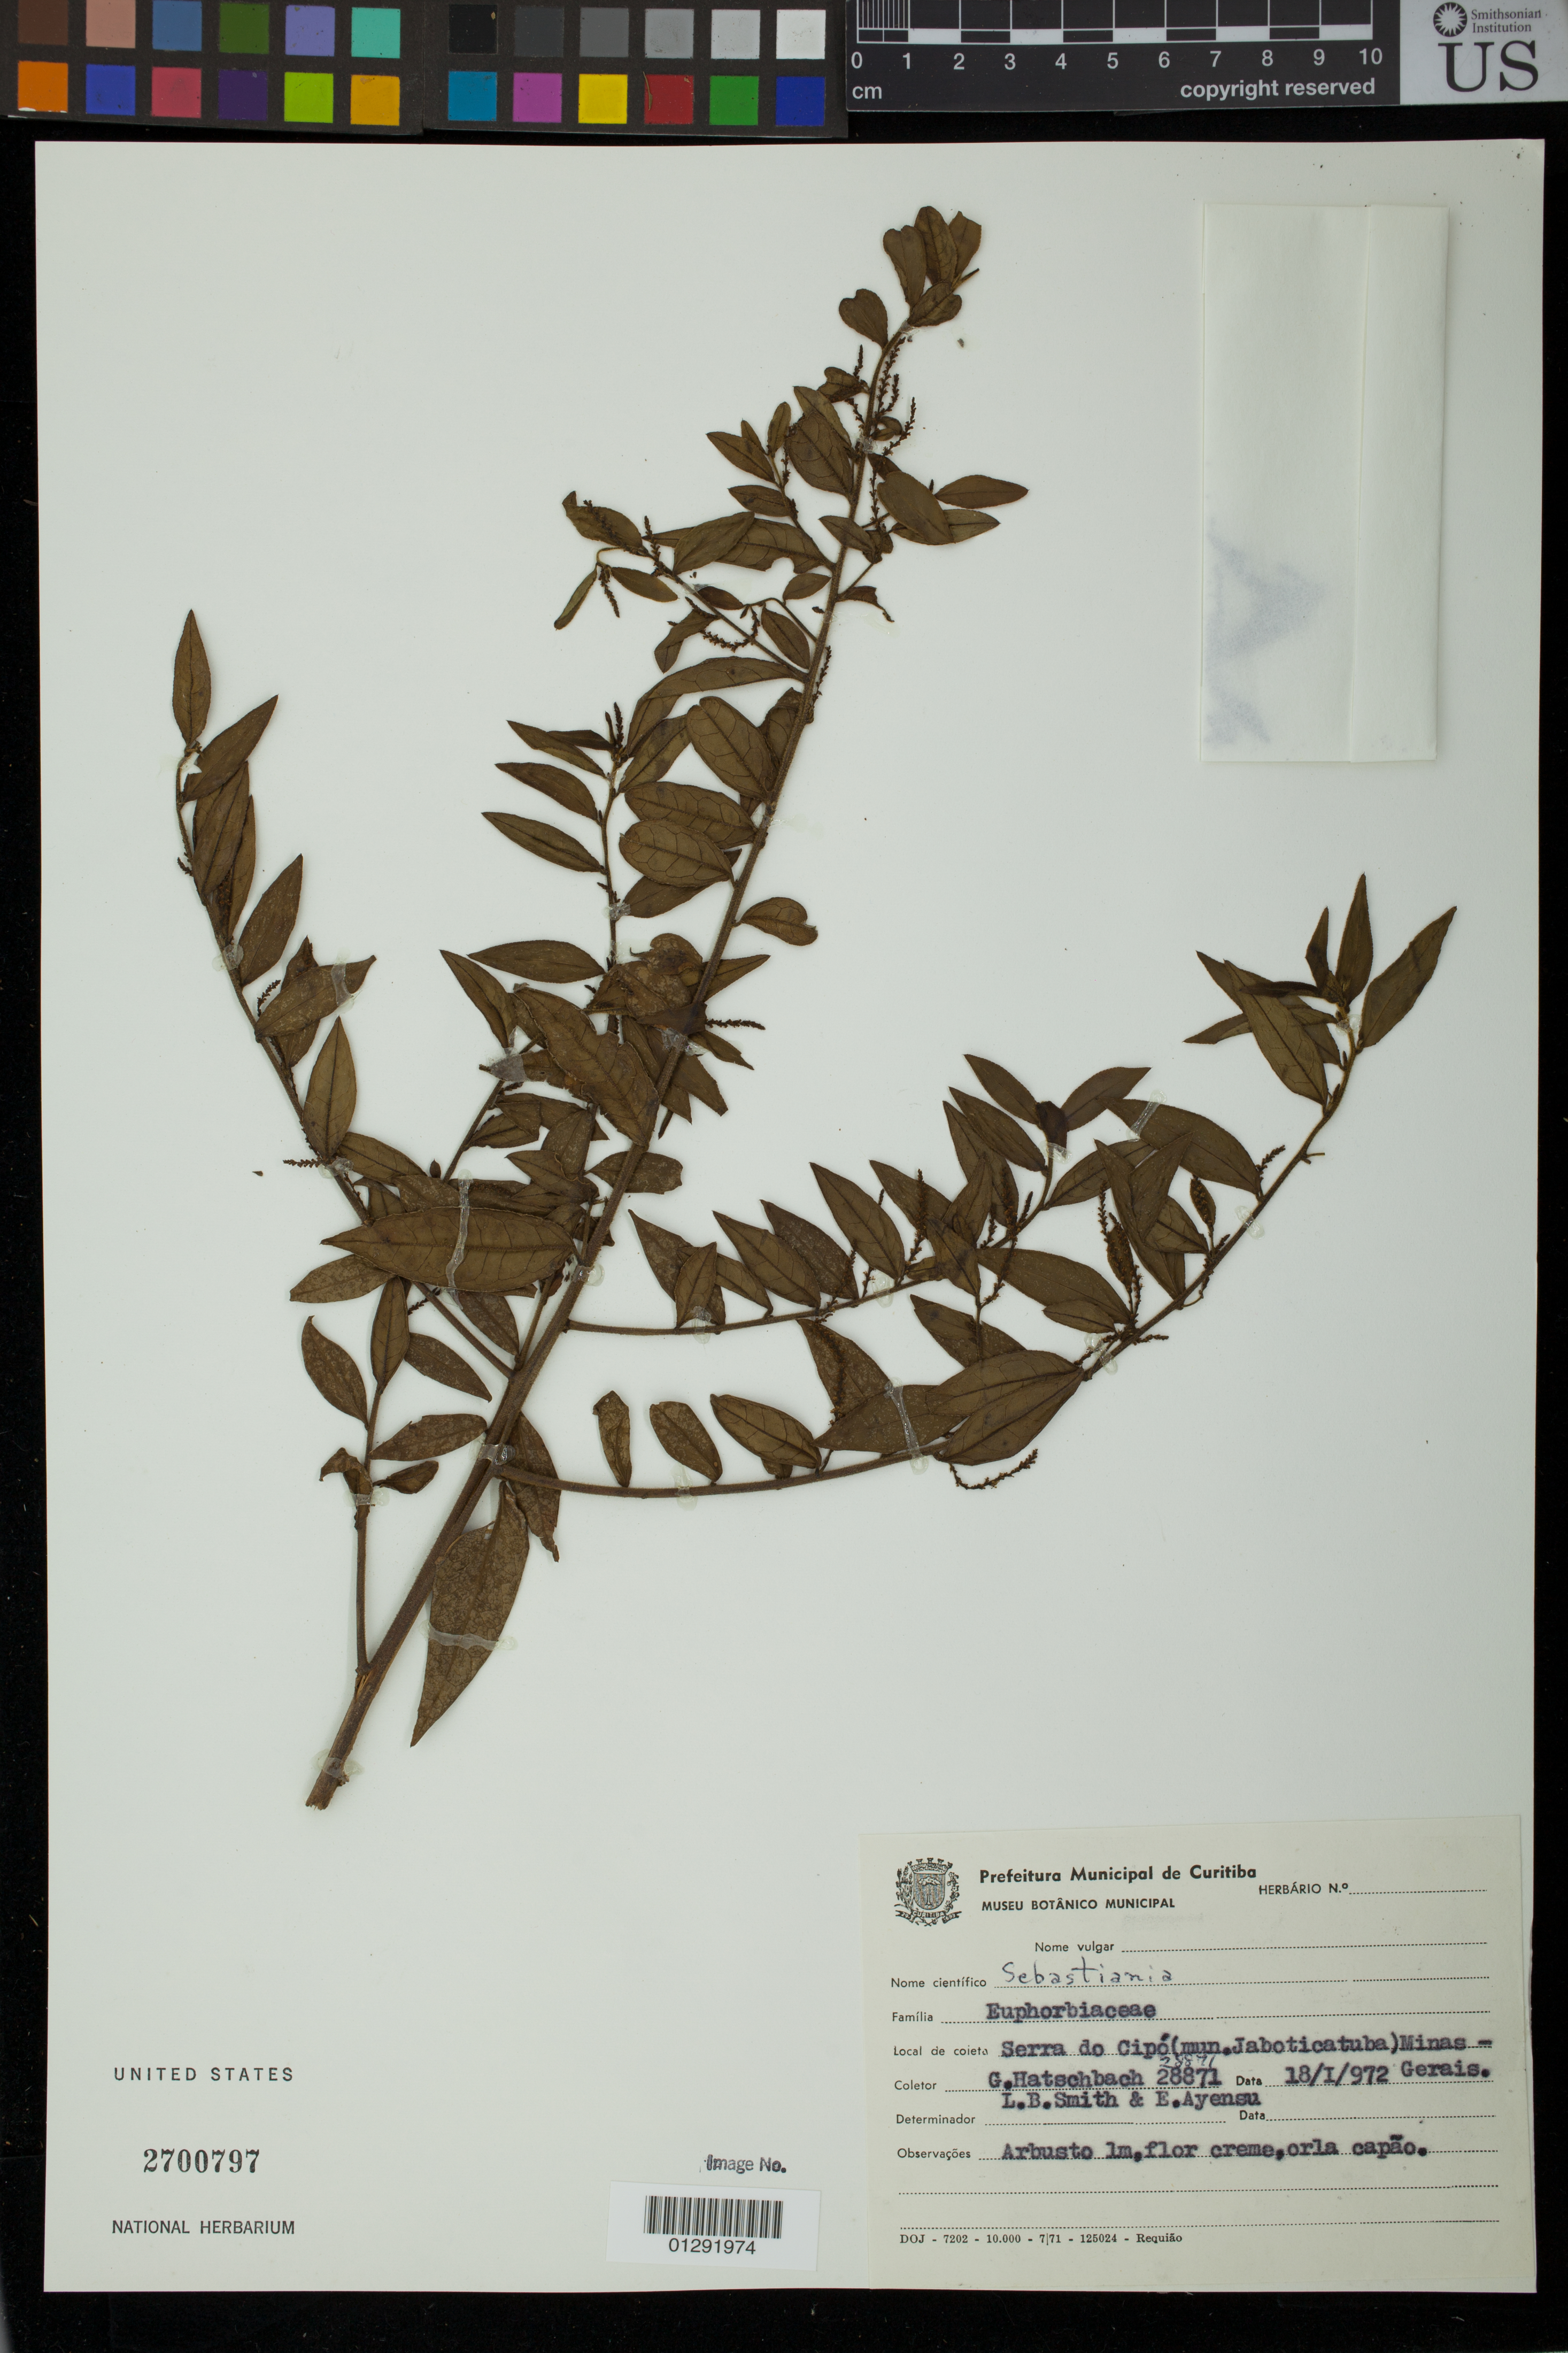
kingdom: Plantae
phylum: Tracheophyta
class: Magnoliopsida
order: Malpighiales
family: Euphorbiaceae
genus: Sebastiania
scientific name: Sebastiania sp.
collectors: G. Hatschbach, L. Smith & E. S. Ayensu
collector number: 28871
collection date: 1972-01-18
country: Brazil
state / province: Minas Gerais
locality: Serra do Cipo (mun. Jaboticatuba)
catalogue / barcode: US 2700797